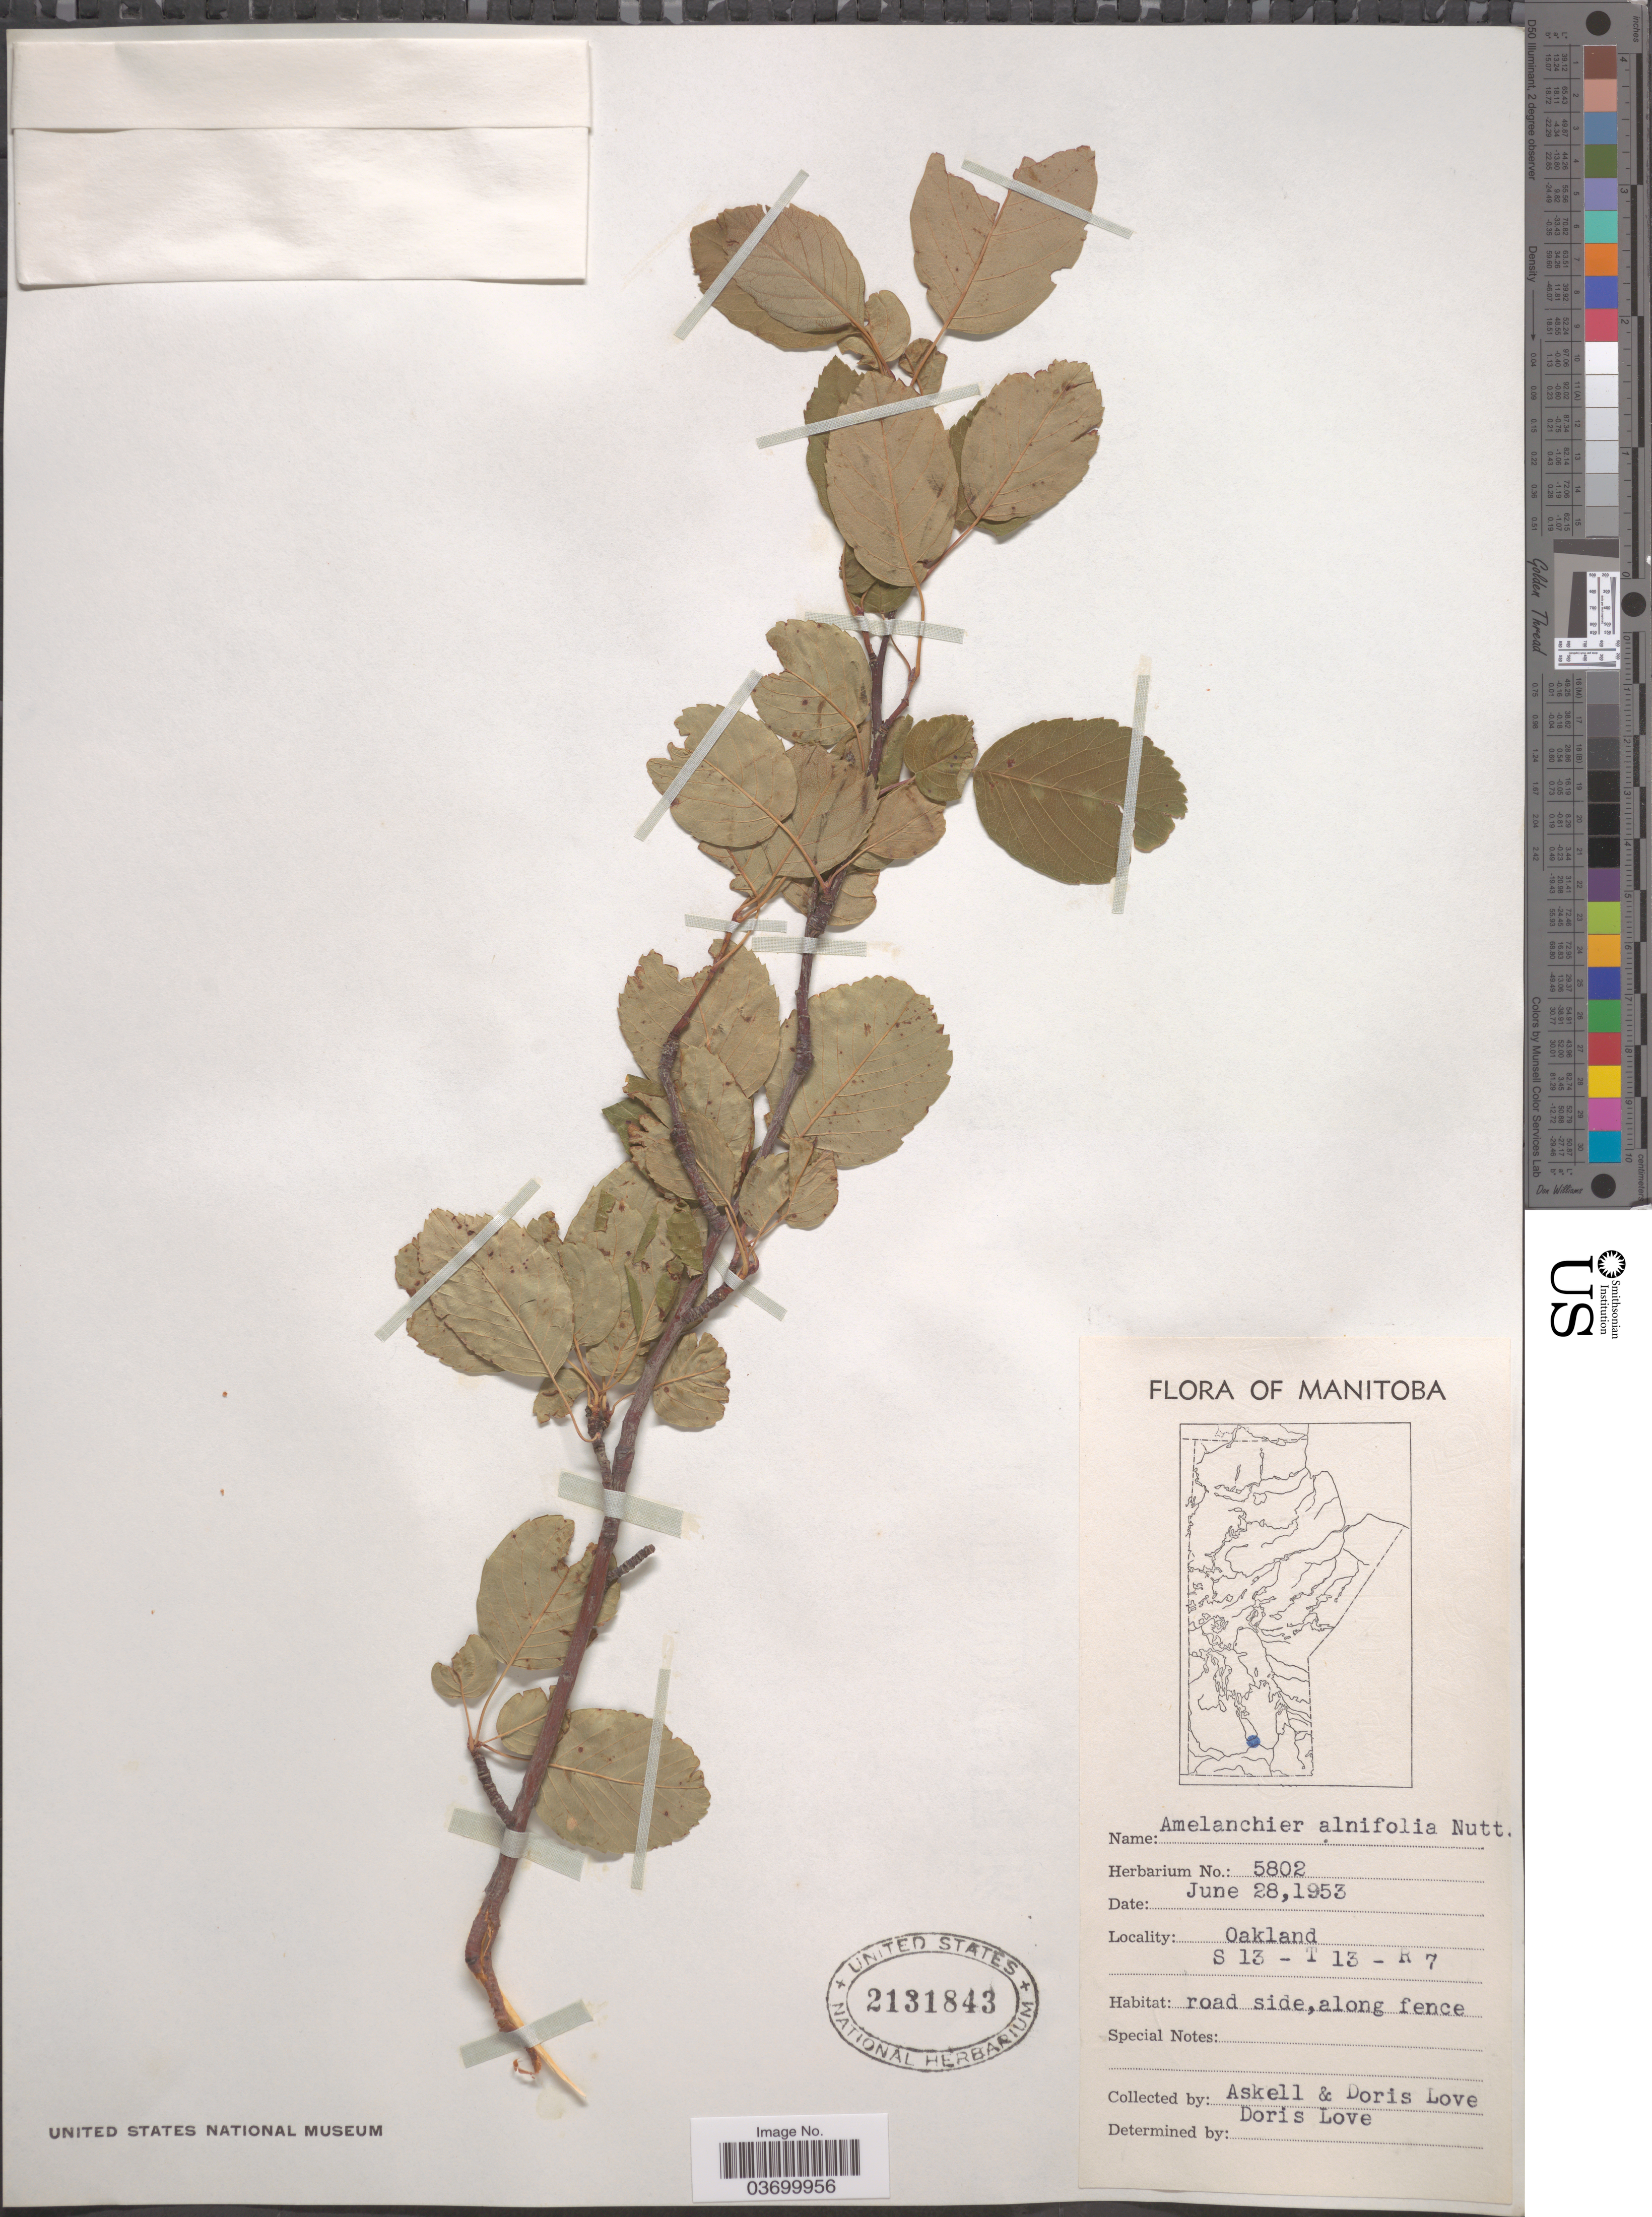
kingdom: Plantae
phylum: Tracheophyta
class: Magnoliopsida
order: Rosales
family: Rosaceae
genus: Amelanchier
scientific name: Amelanchier alnifolia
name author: (Nutt.) Nutt. ex M. Roem.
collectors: -. Askell & D. Löve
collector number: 5802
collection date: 1953-06-28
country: Canada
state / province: Manitoba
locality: Oakland. S 13 - T 13 - R 7.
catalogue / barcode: US 2131843